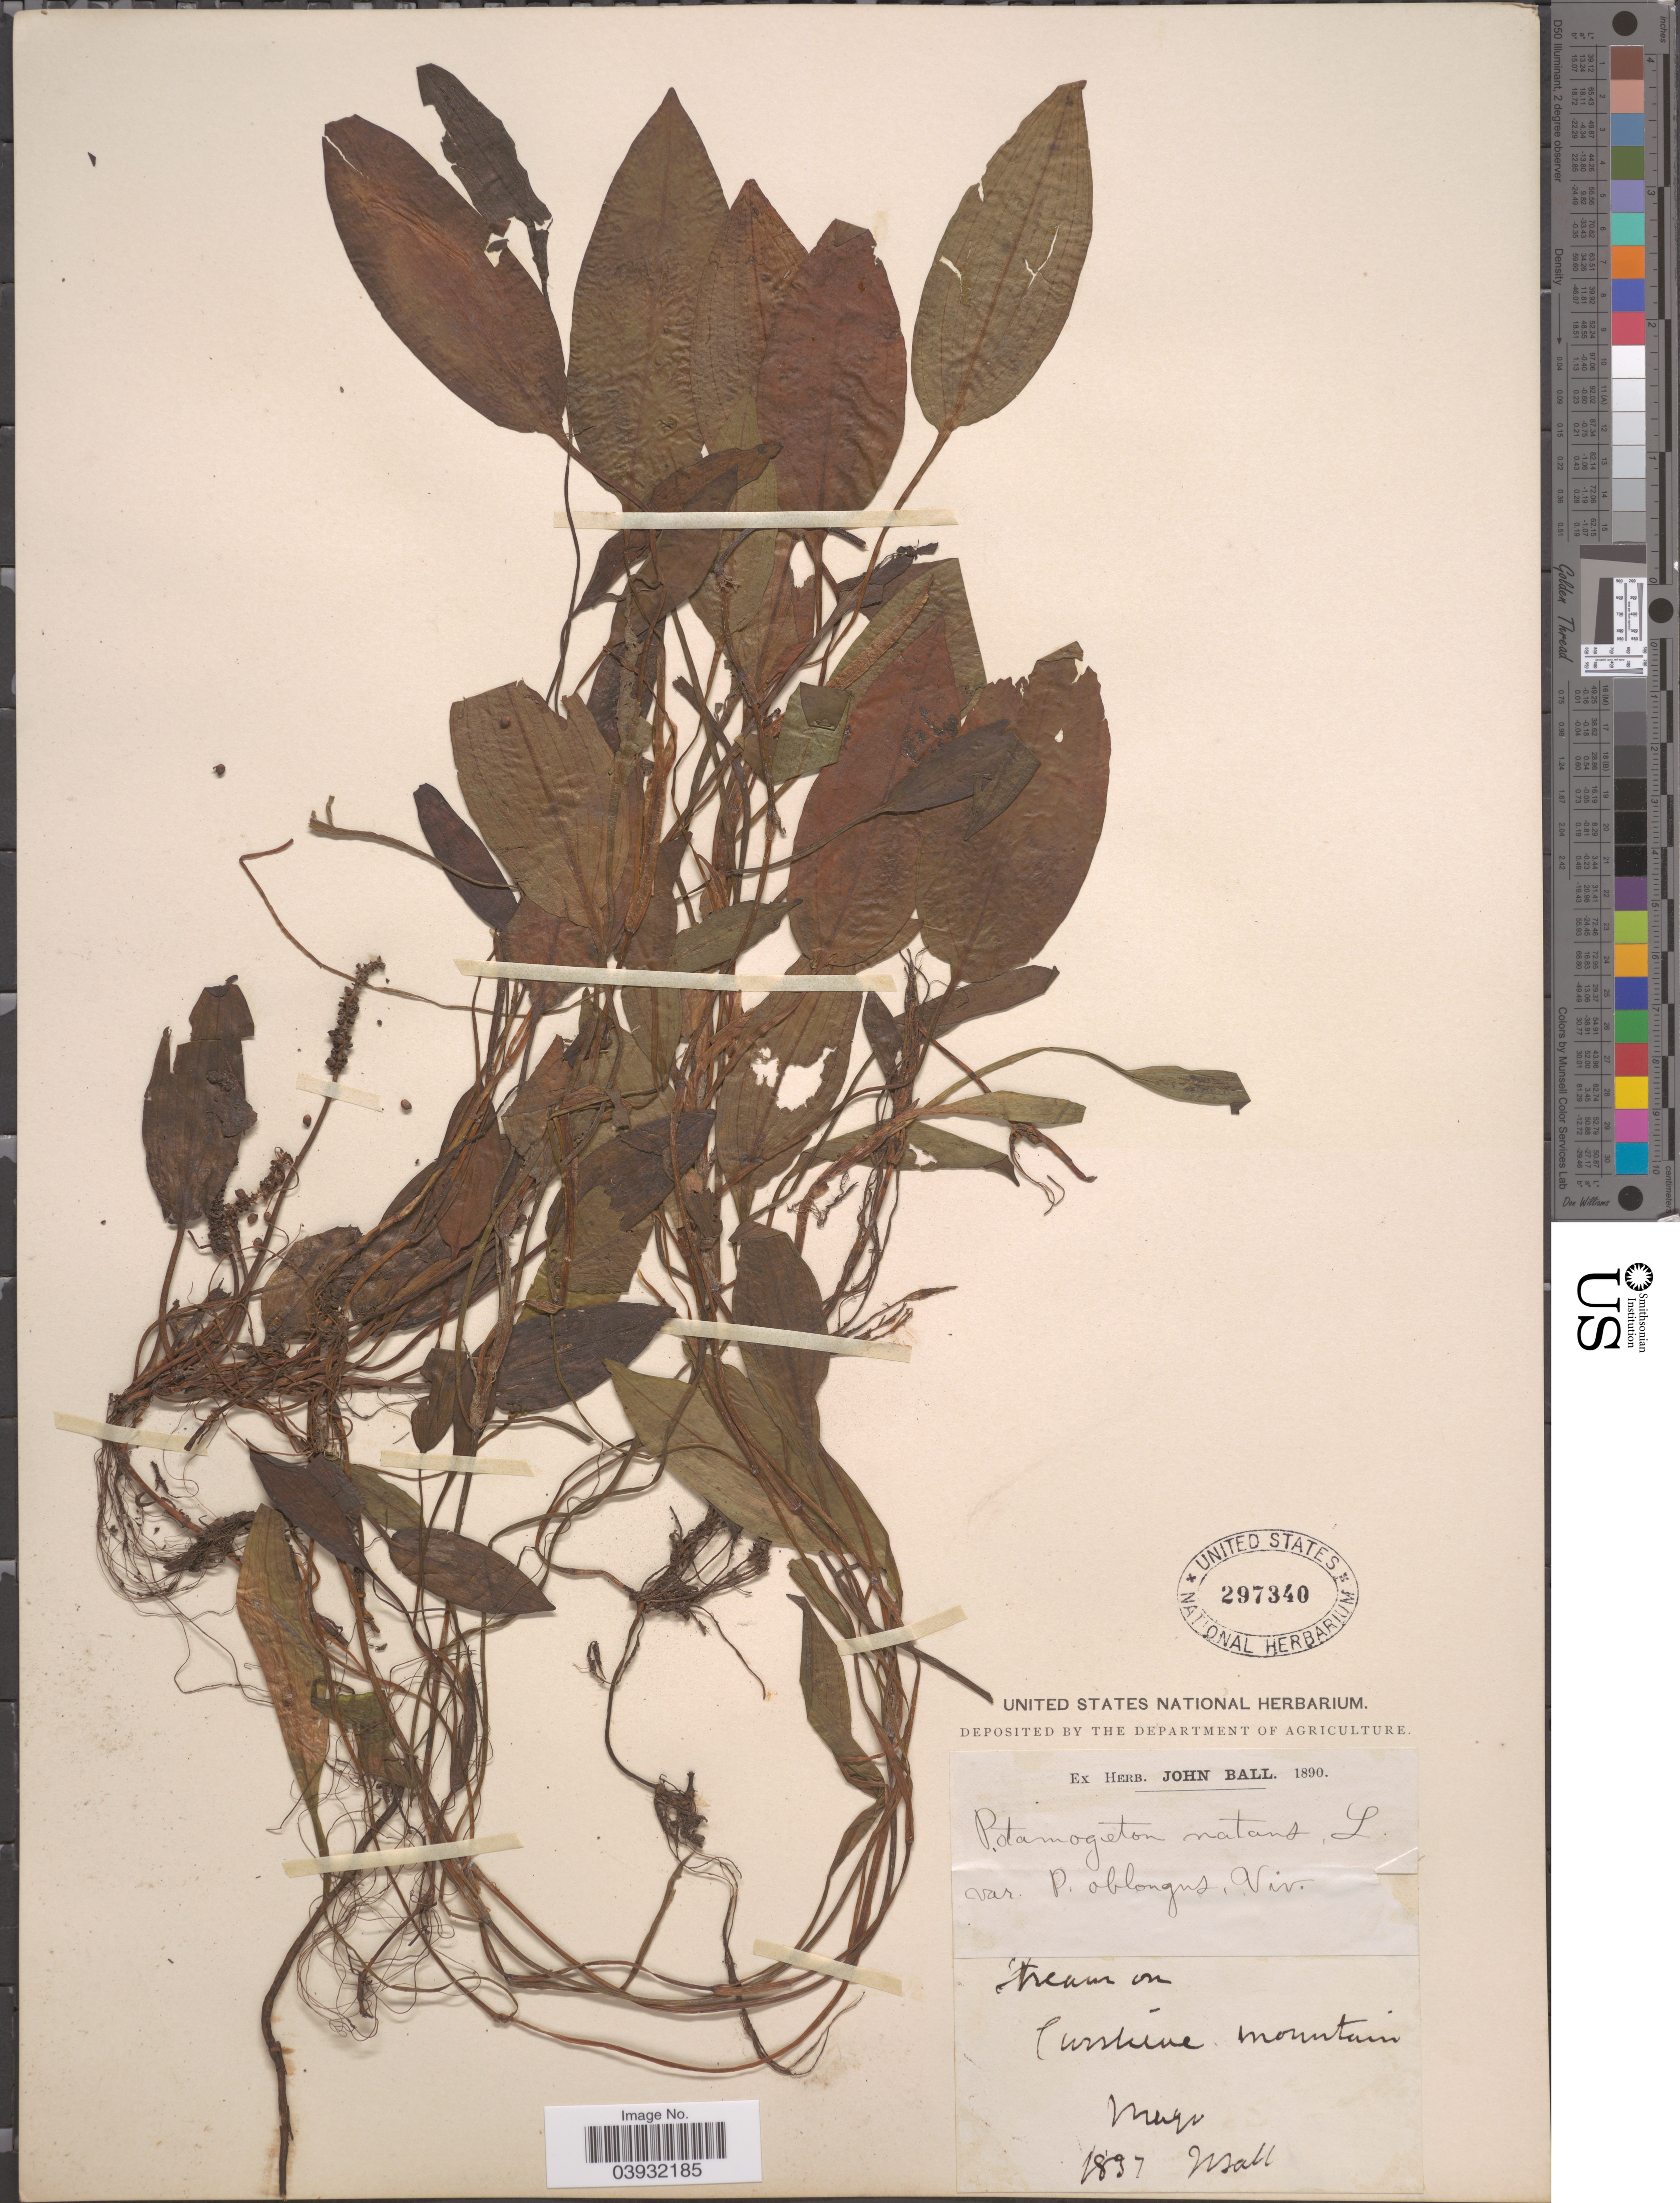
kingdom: Plantae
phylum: Tracheophyta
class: Liliopsida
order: Alismatales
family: Potamogetonaceae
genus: Potamogeton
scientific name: Potamogeton natans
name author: L.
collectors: J. Ball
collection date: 1837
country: Ireland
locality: Corslieve mountain. Mayo.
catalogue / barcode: US 297340